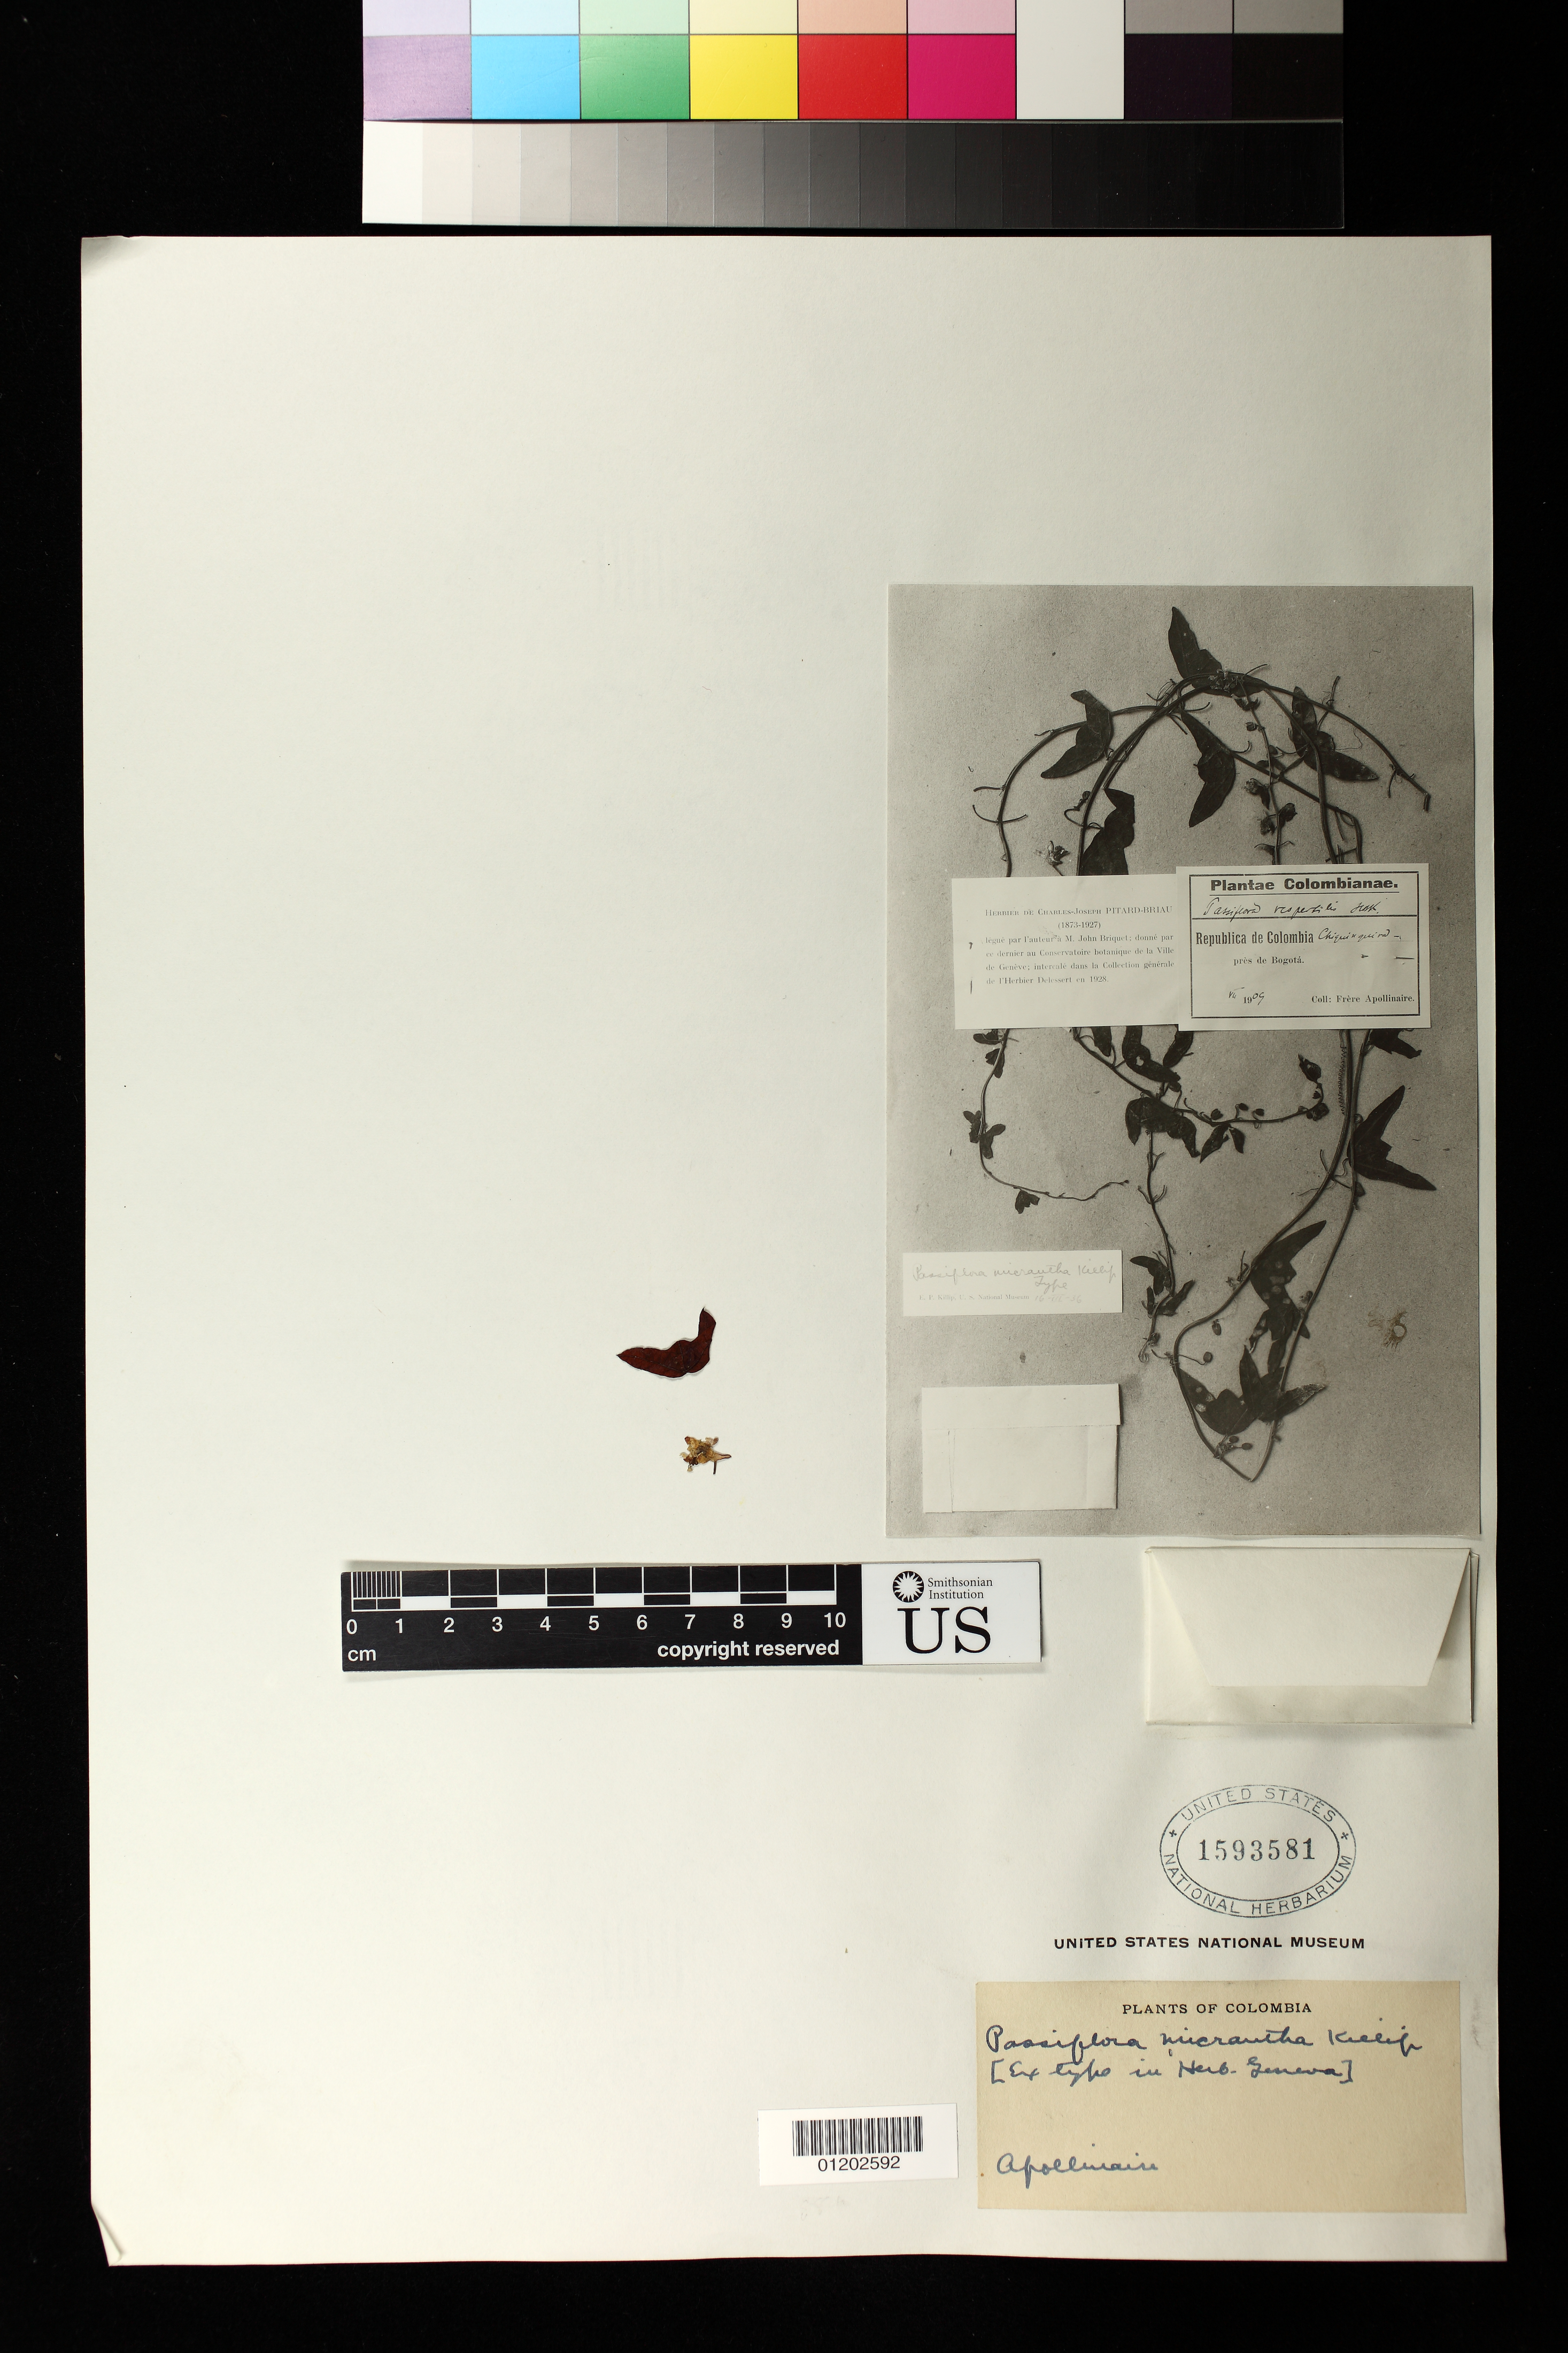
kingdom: Plantae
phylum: Tracheophyta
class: Magnoliopsida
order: Malpighiales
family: Passifloraceae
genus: Passiflora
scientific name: Passiflora micrantha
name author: Killip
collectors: F. Apollinaire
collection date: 1909-07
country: Colombia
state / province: Boyacá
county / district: Chiquinquirá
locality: Chiquinquirá (Chiquinquirál)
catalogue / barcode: US 1593581